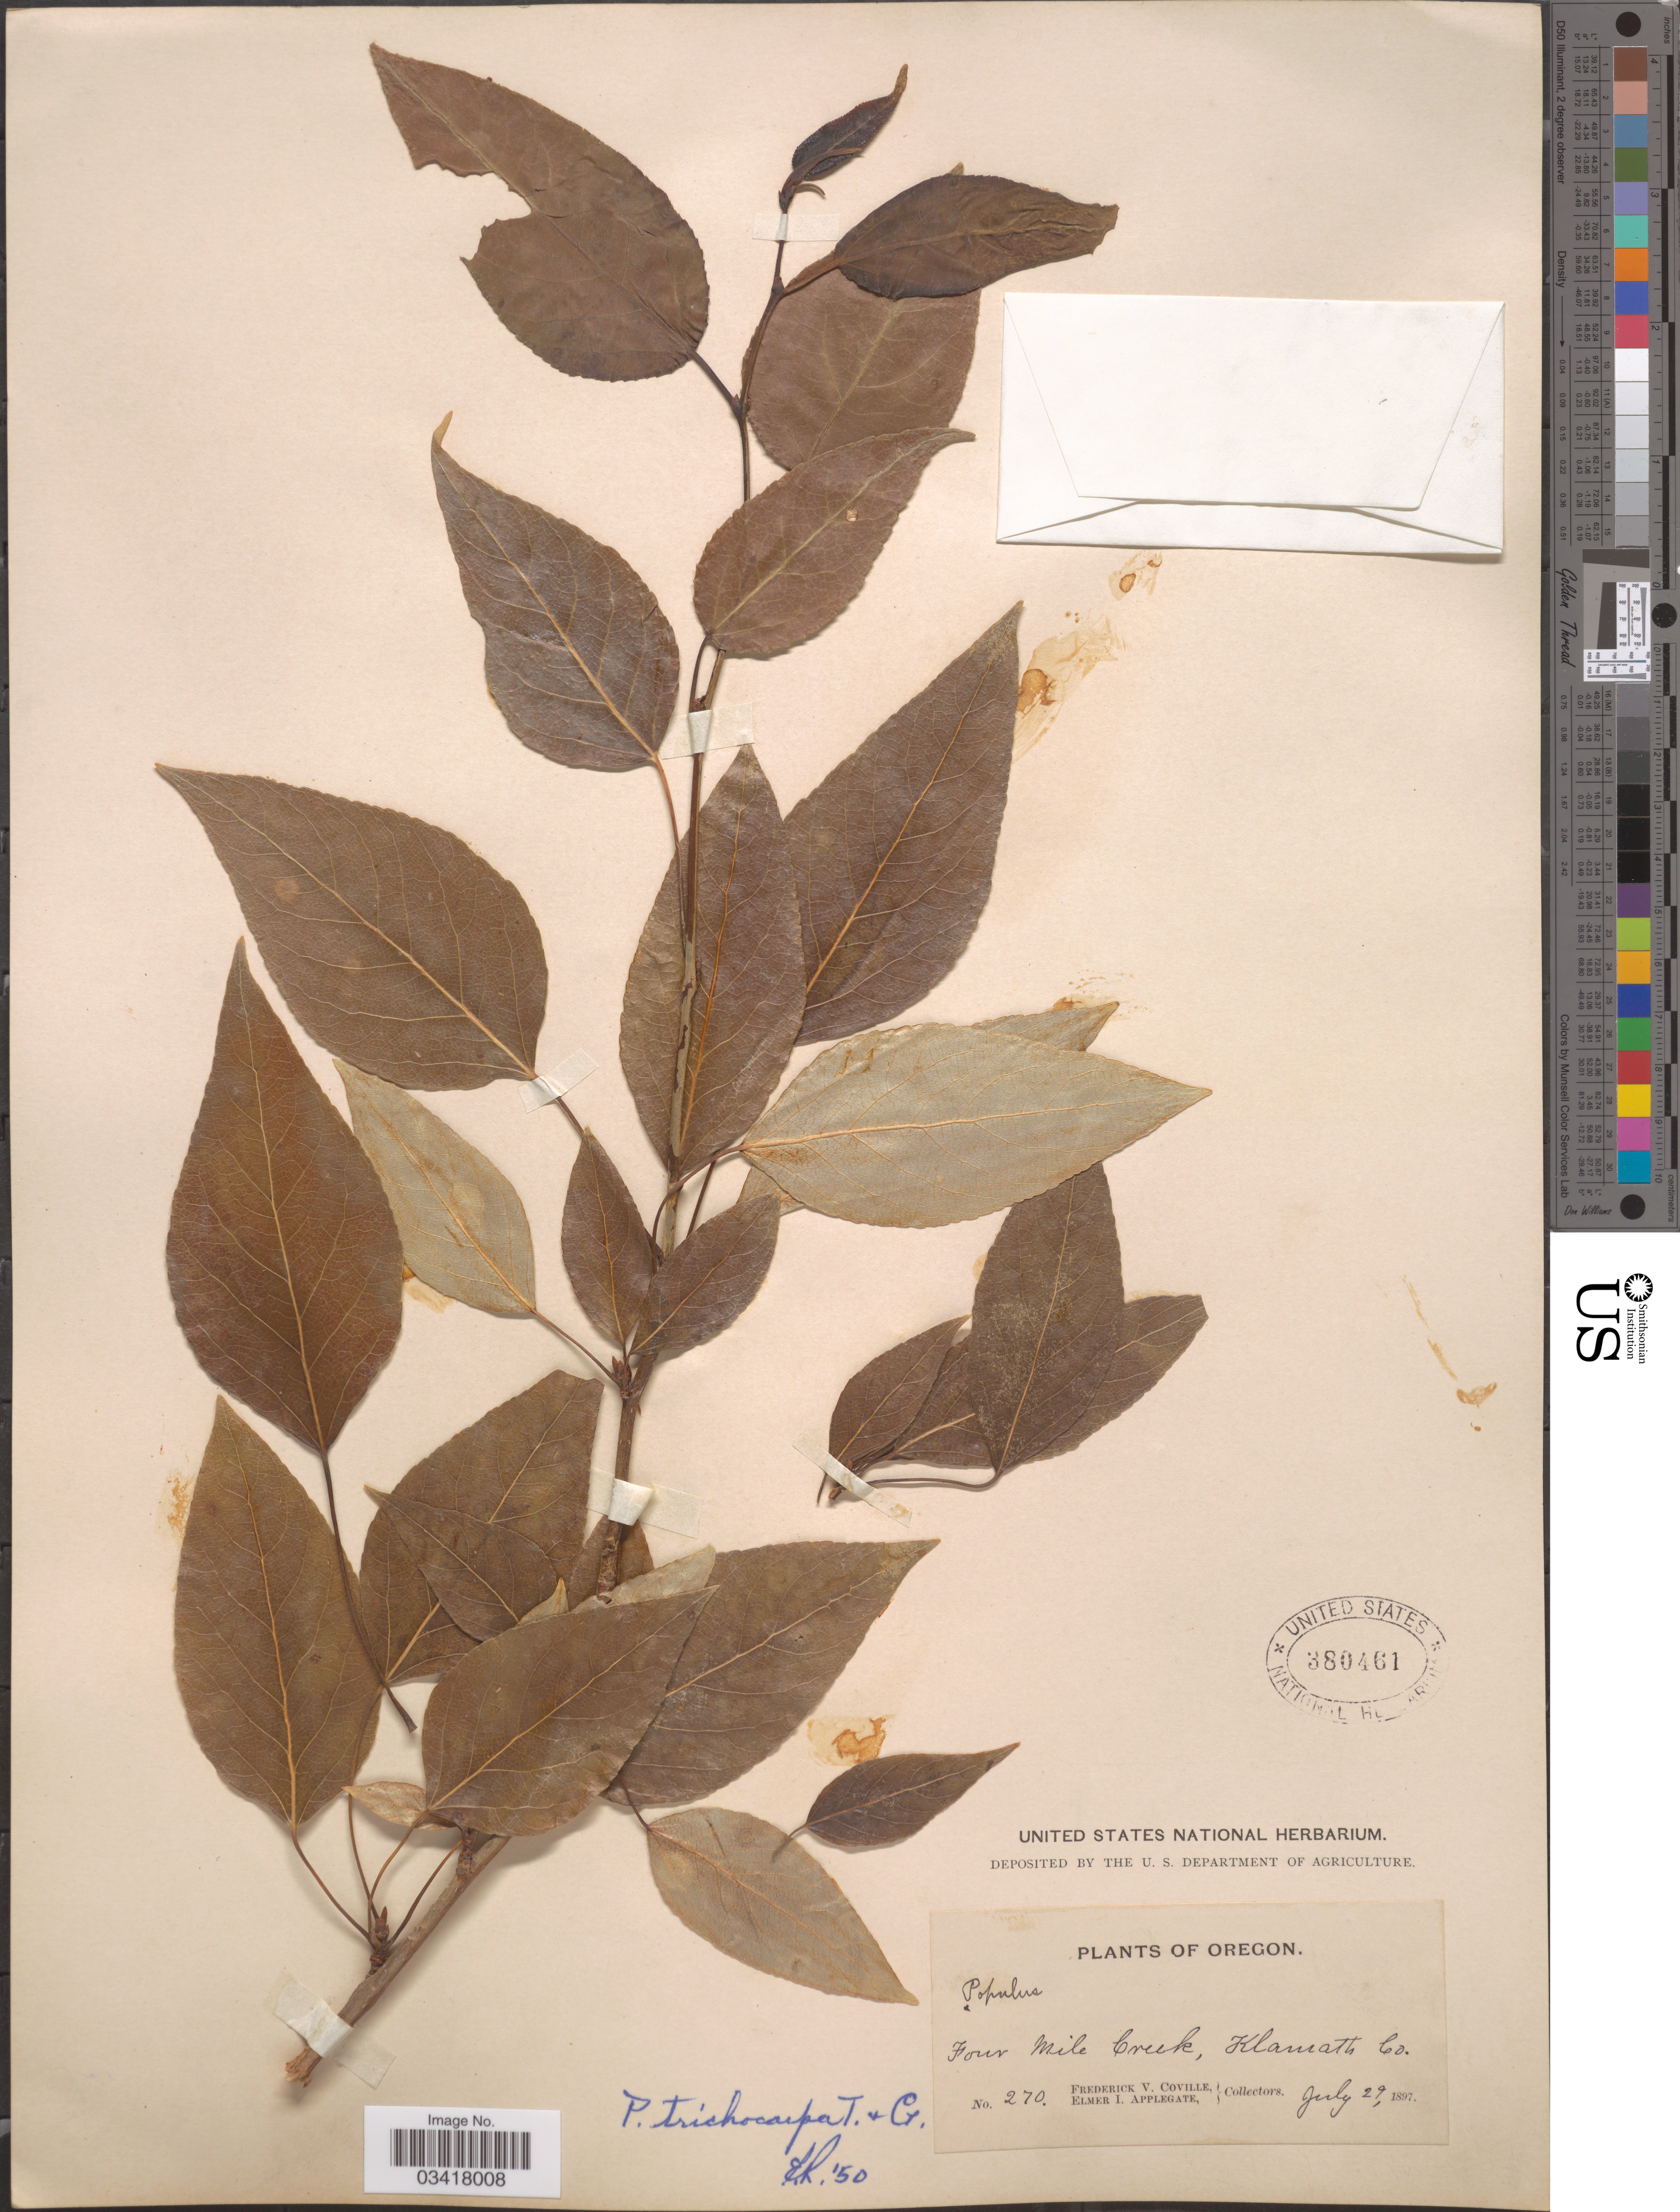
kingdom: Plantae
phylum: Tracheophyta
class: Magnoliopsida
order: Malpighiales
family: Salicaceae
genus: Populus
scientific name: Populus trichocarpa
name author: Torr. & A. Gray ex W. Hook.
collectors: F. V. Coville & E. I. Applegate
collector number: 270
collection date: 1897-07-29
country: United States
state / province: Oregon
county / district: Klamath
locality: Four Mile Creek, Klamath Co.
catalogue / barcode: US 380461